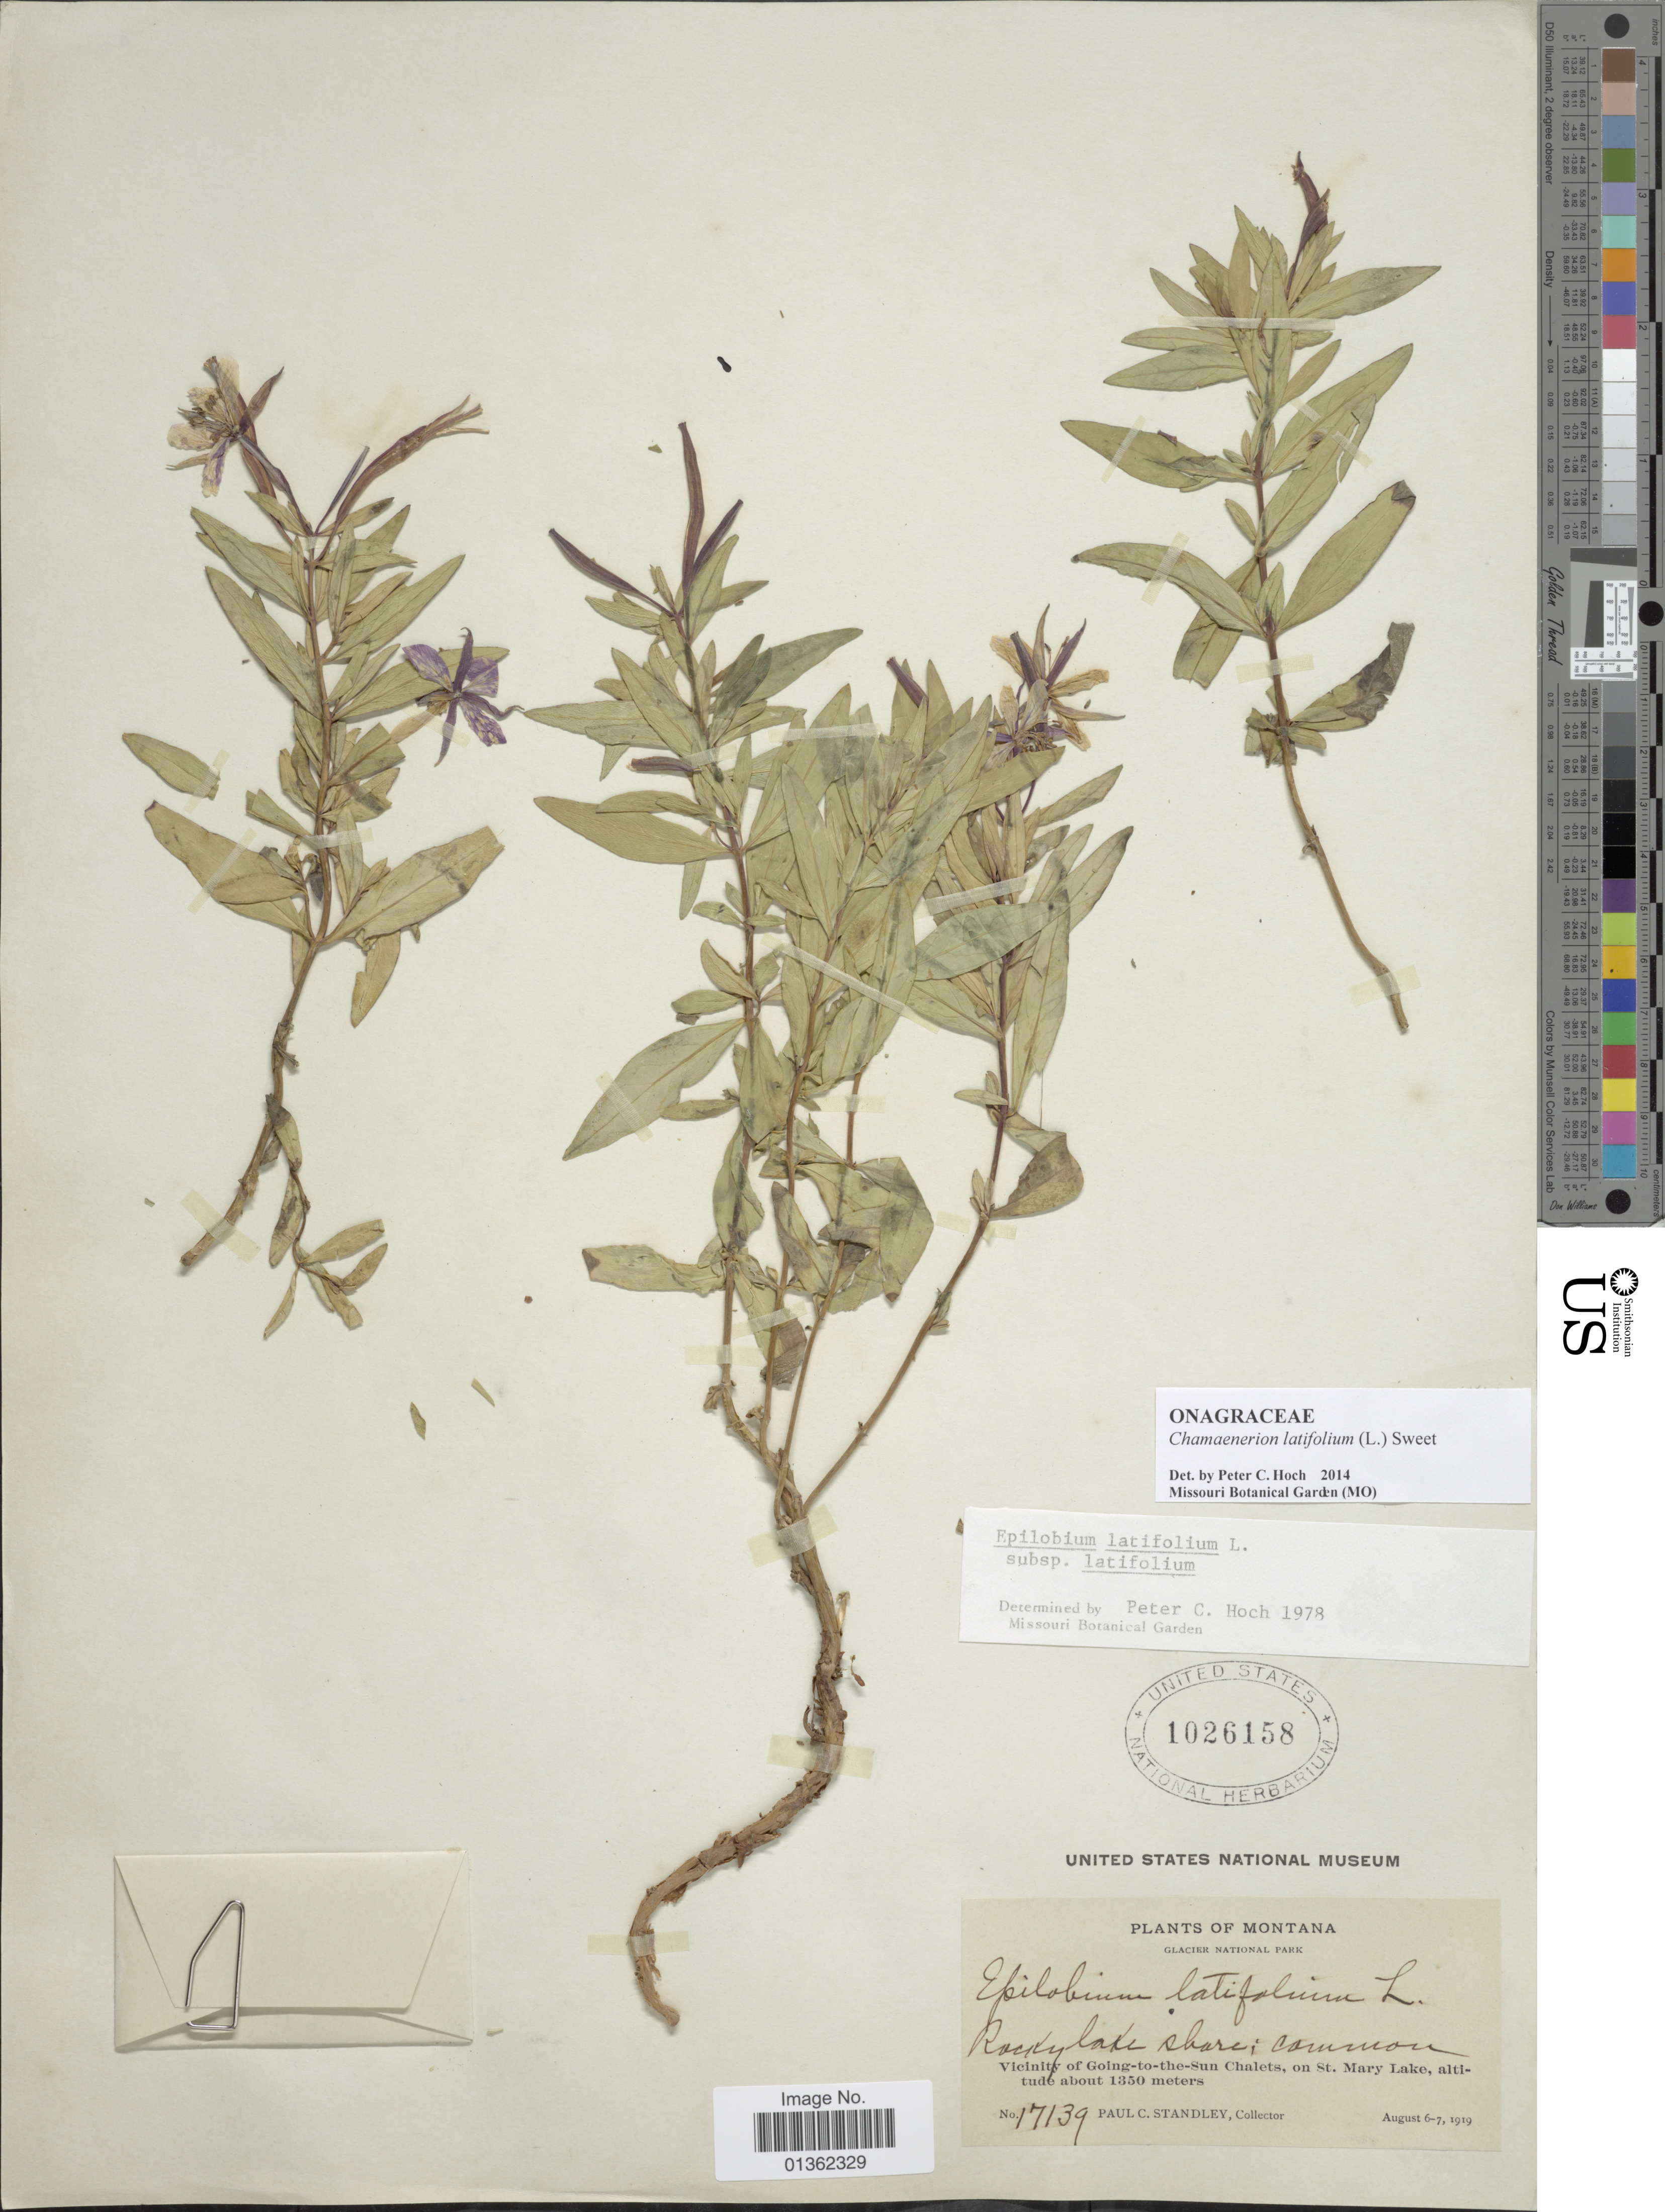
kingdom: Plantae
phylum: Tracheophyta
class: Magnoliopsida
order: Myrtales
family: Onagraceae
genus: Chamaenerion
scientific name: Chamaenerion latifolium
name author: (L.) Th. Fr. & Lange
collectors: P. C. Standley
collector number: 17139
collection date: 1919-08-06/1919-08-07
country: United States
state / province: Montana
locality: Glacier National Park. Vicinity of Going-to-the-Sun Chalets, on St. Mary Lake.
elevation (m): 1350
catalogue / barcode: US 1026158